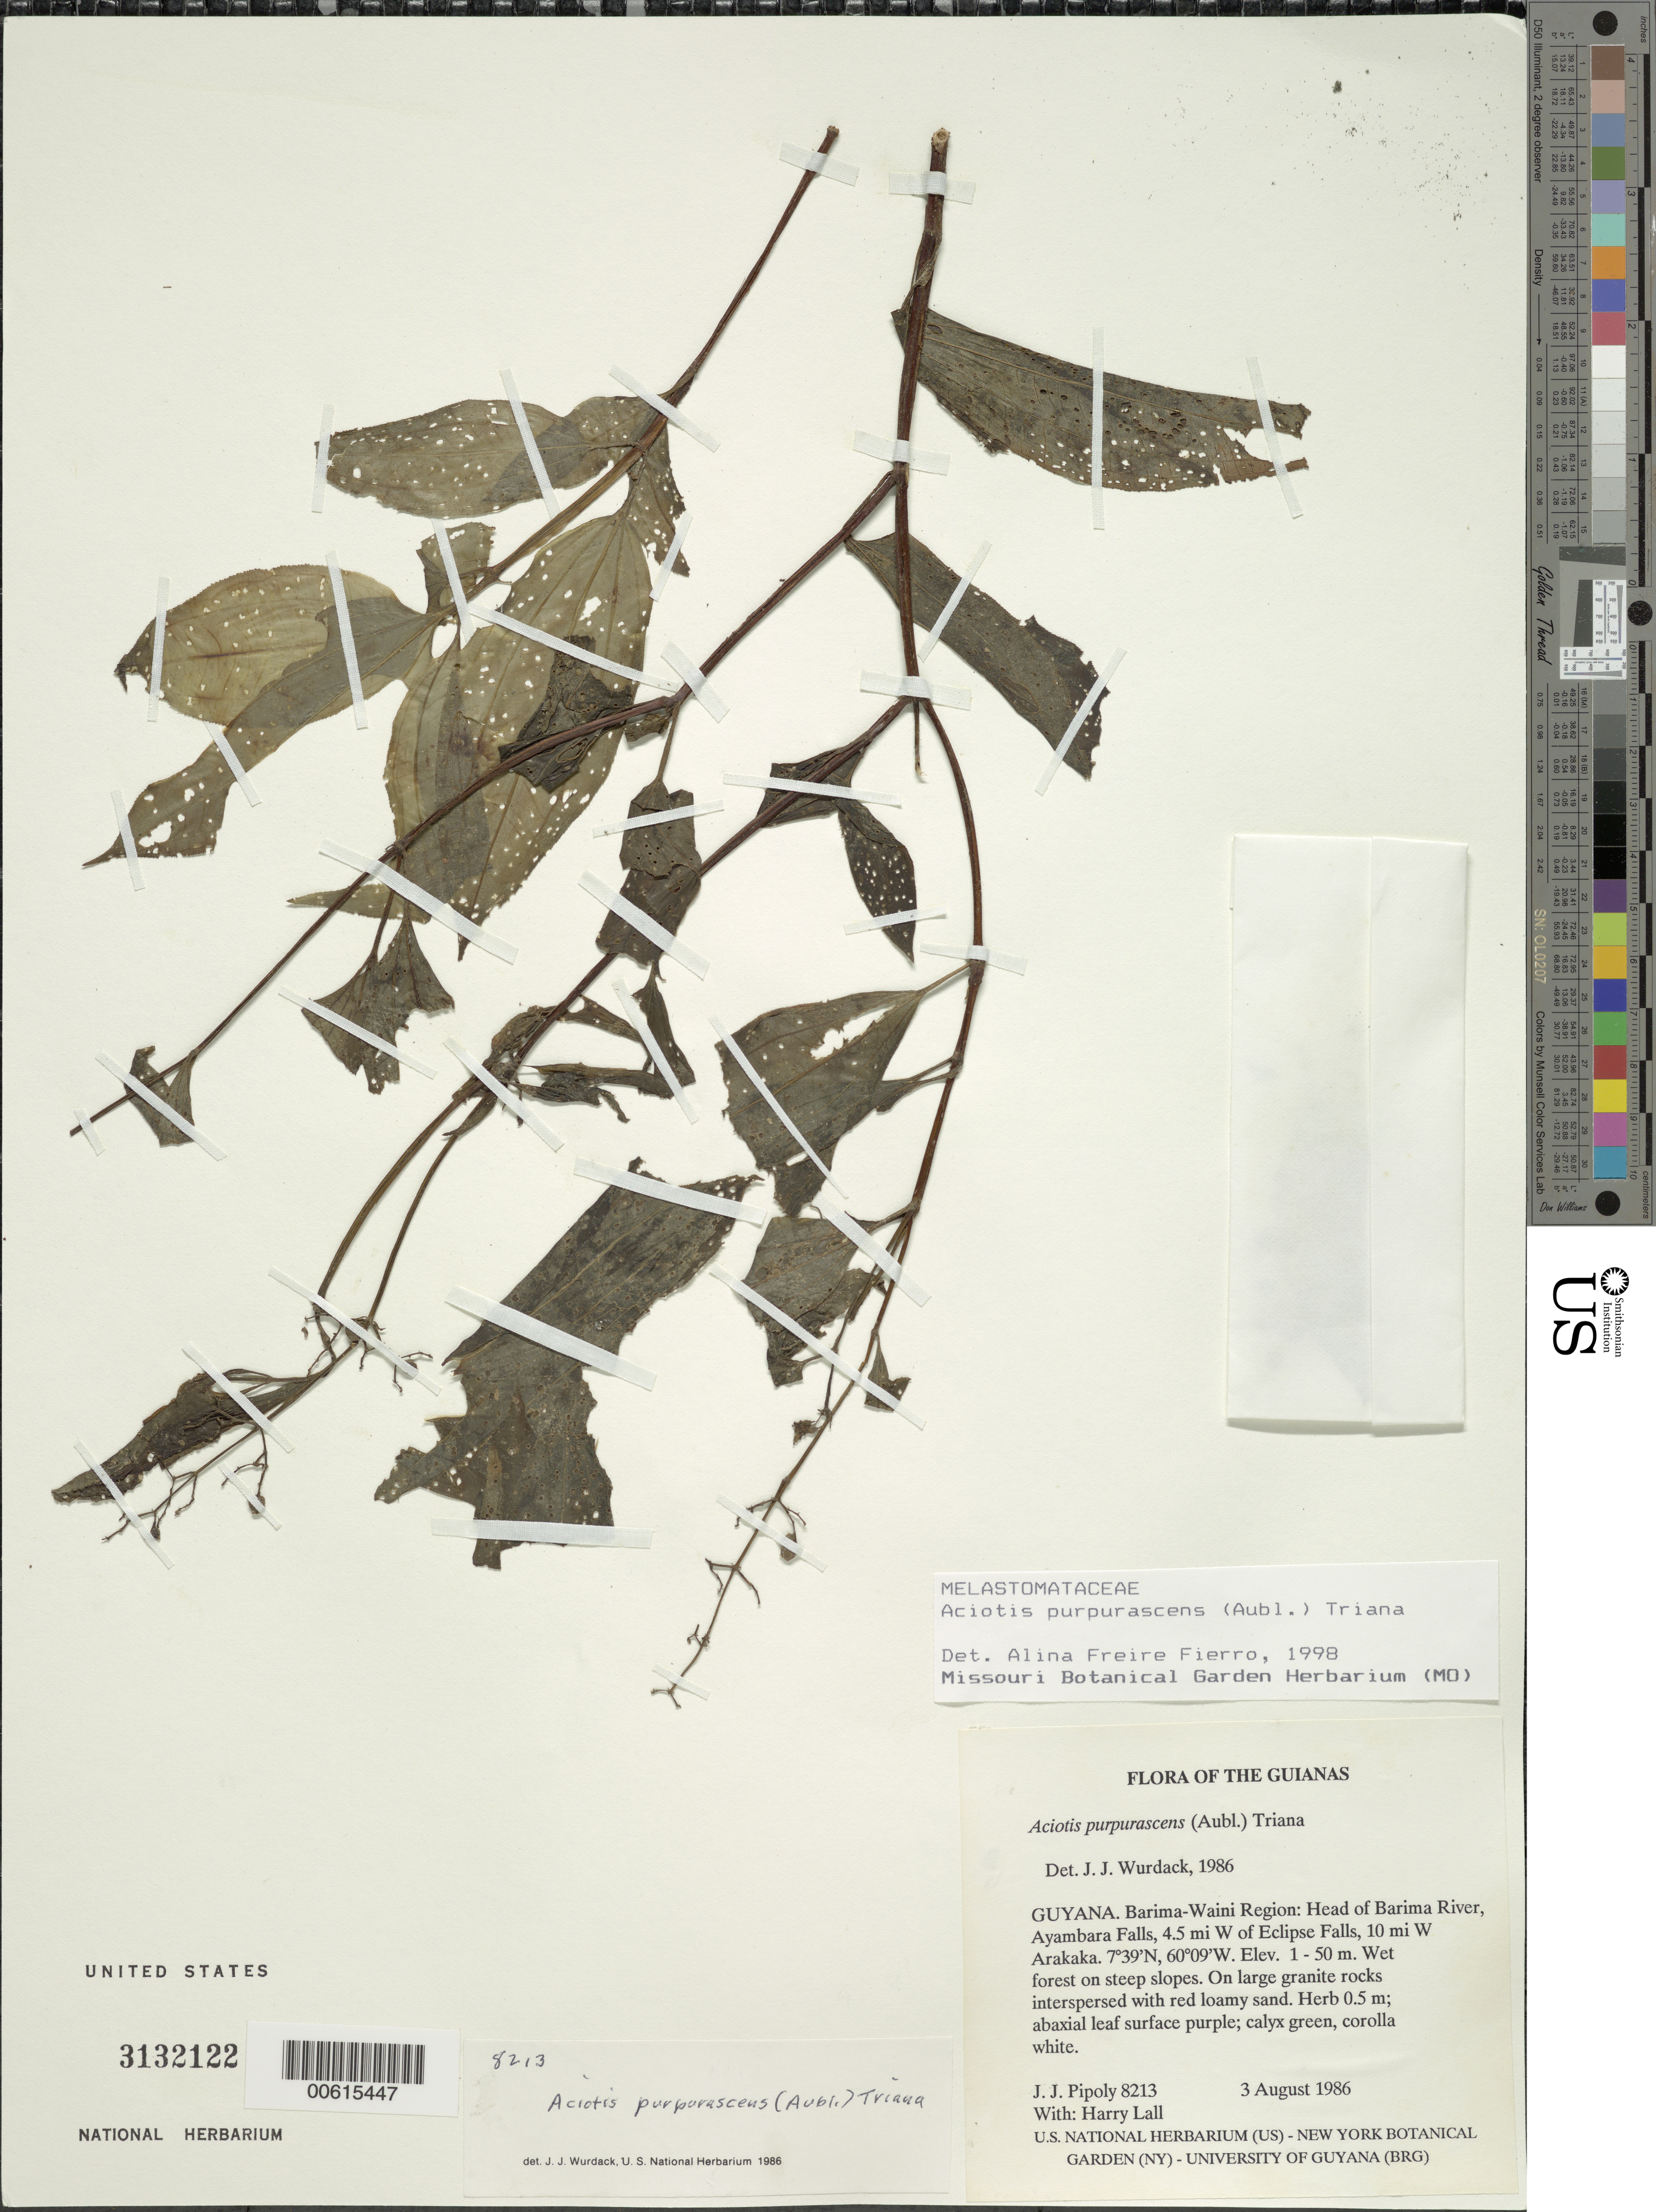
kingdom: Plantae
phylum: Tracheophyta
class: Magnoliopsida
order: Myrtales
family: Melastomataceae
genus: Aciotis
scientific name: Aciotis purpurascens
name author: (Aubl.) Triana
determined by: Freire-Fierro, A.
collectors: J. J. Pipoly & H. Lall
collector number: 8213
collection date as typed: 3 August 1986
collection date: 1986-08-03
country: Guyana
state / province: Barima-Waini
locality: Head of Barima R, Ayambara Falls, 4.5 mi W of Eclipse Falls, ca. 10 W of Arakaka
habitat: Wet forest on large granite rocks, interspersed with red loamy sand, on steep slopes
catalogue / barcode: US 3132122